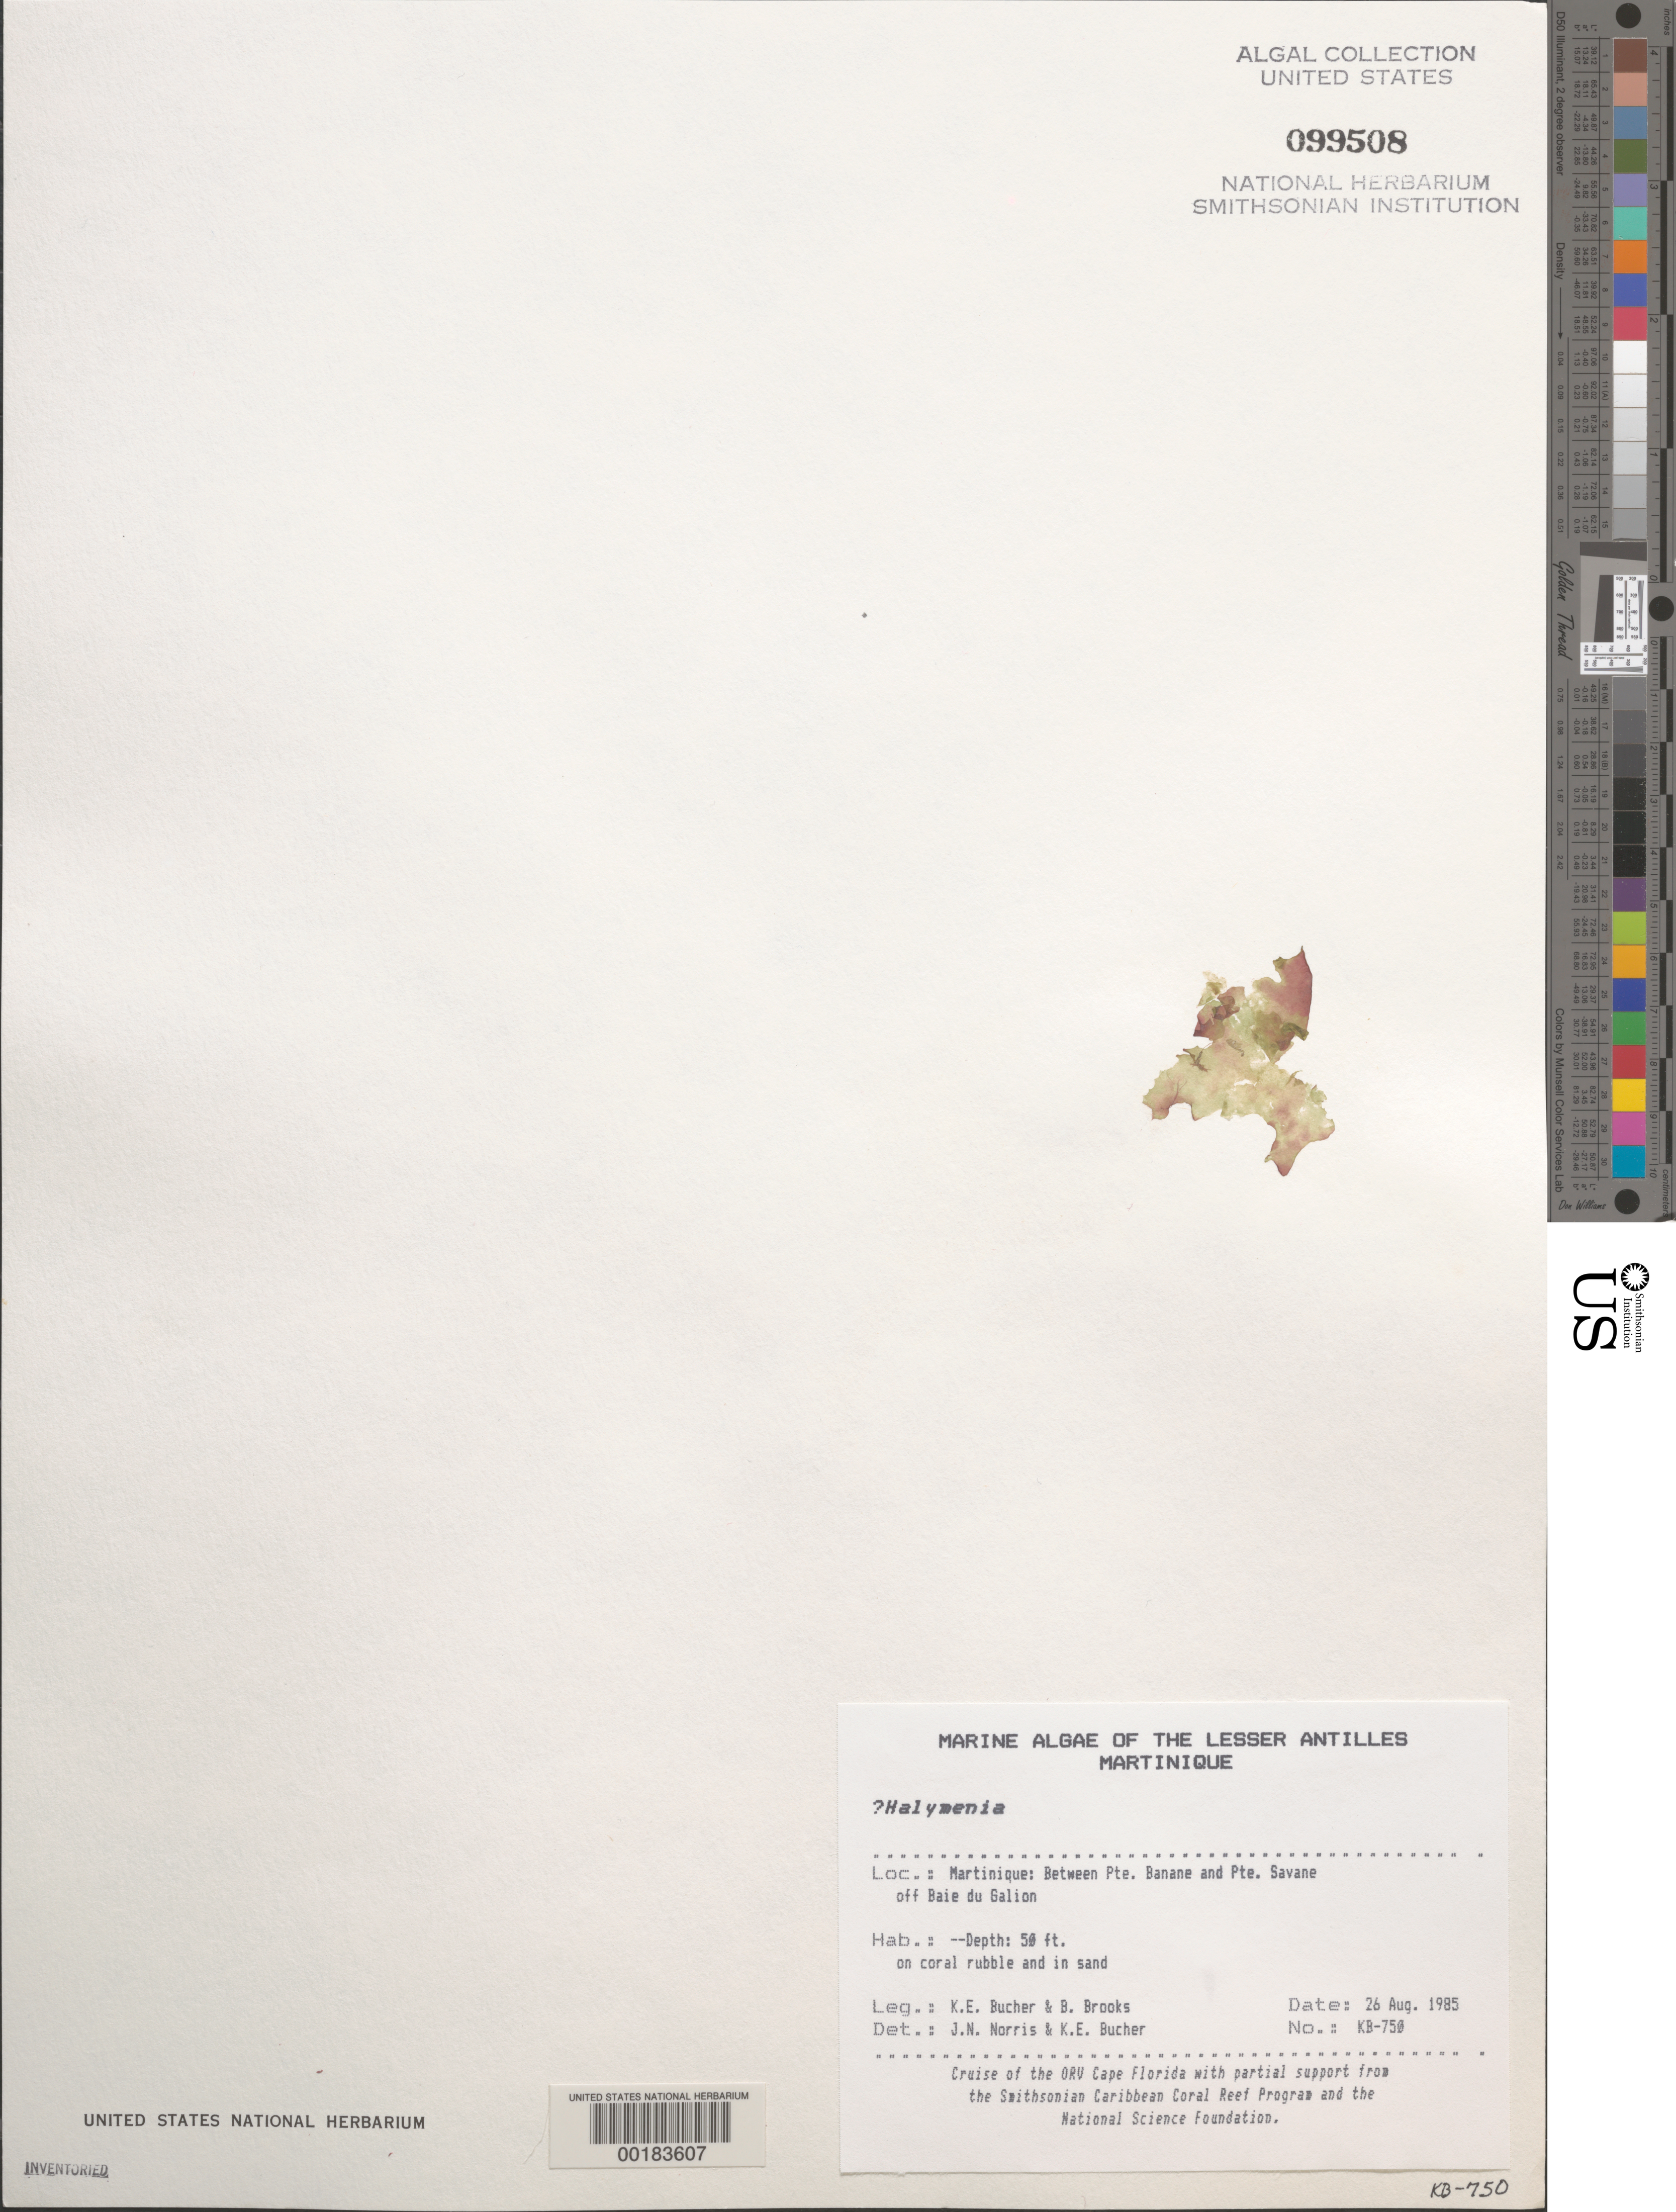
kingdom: Plantae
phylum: Rhodophyta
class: Florideophyceae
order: Halymeniales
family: Halymeniaceae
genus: Halymenia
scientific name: Halymenia sp.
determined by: Norris, J. N.; Bucher, K. E.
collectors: K. E. Bucher & B. Brooks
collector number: Kb-750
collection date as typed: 26 Aug 1985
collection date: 1985-08-26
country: Martinique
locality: Between Pointe Banane and Pointe Savane, off Baie du Galion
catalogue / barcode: US 99508